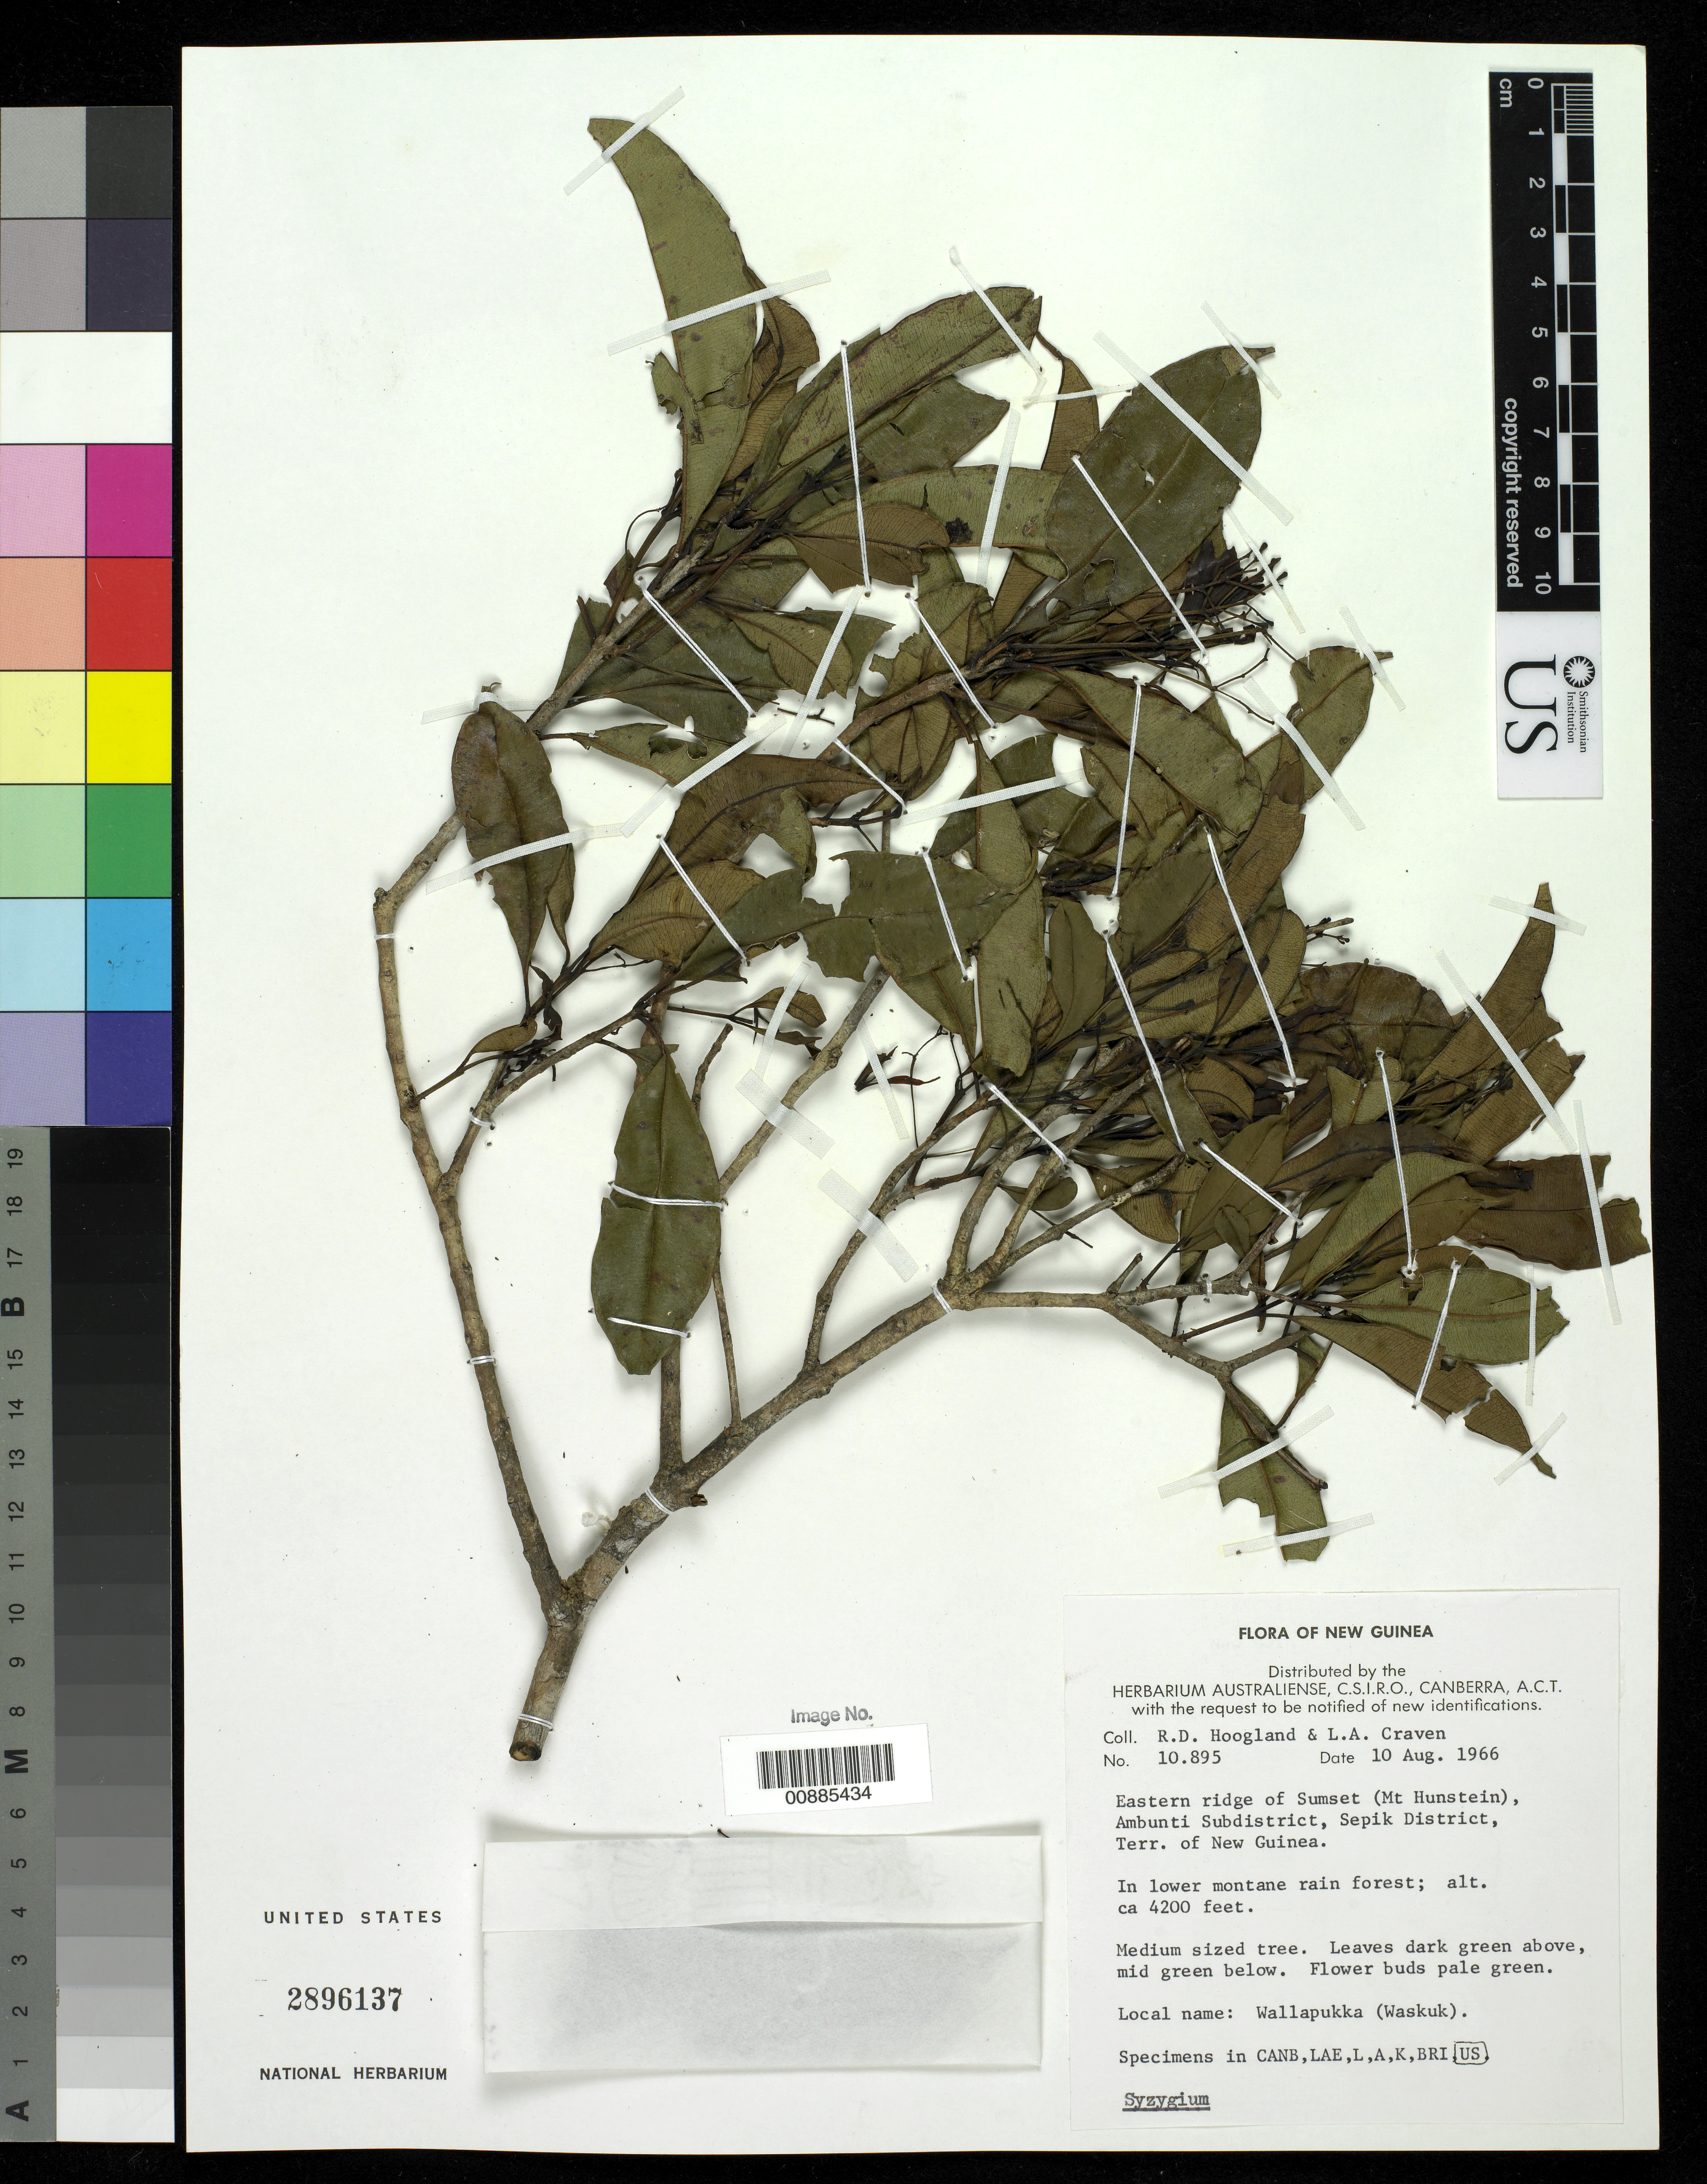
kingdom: Plantae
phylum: Tracheophyta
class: Magnoliopsida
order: Myrtales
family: Myrtaceae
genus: Syzygium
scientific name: Syzygium plumeum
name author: (Ridl.) Merr. & L.M. Perry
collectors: R. D. Hoogland & L. A. Craven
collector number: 10895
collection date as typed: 10 Aug 1966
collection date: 1966-08-10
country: Papua New Guinea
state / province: East Sepik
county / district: Ambunti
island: New Guinea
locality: Eastern ridge of Sumset (Mr. Hunstein)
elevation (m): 1280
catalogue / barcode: US 2896137